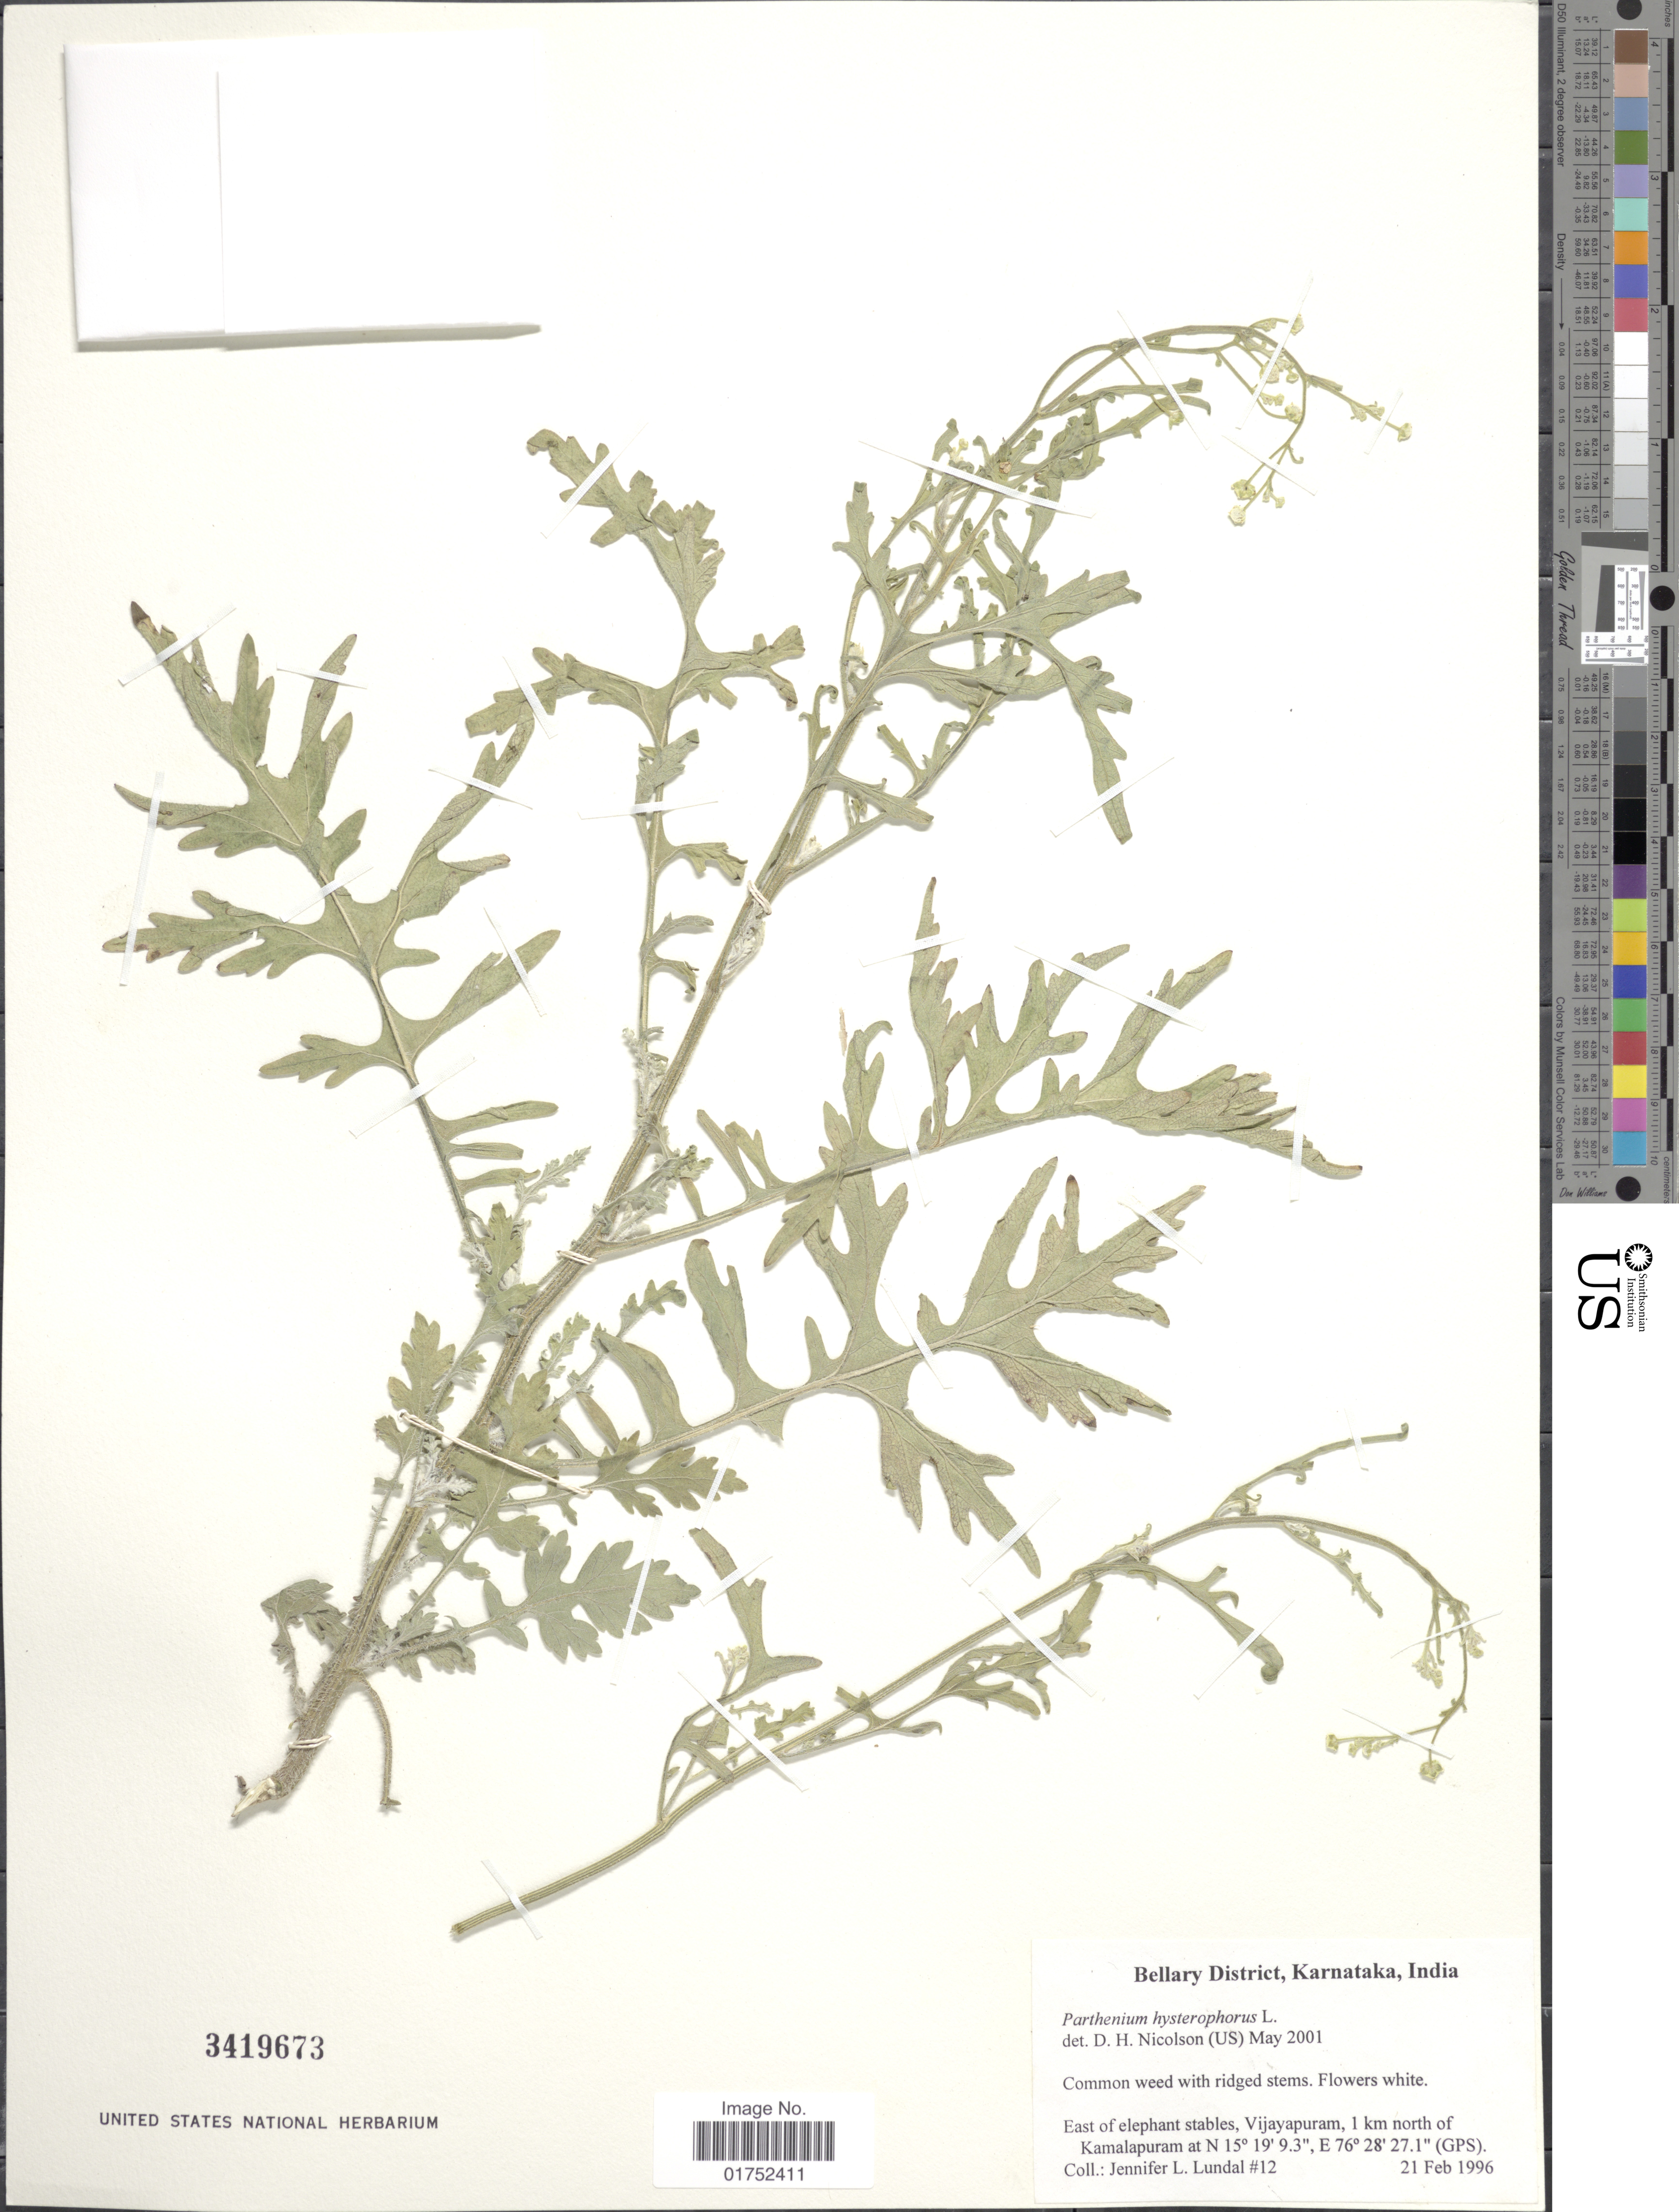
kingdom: Plantae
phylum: Tracheophyta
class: Magnoliopsida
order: Asterales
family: Asteraceae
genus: Parthenium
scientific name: Parthenium hysterophorus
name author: L.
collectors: J. Lundal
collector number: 12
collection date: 1996-02-21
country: India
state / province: Karnataka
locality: Bellary District, east of elephant stables, Vijayapuram, 1 north of Kamalapuram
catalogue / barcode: US 3419673